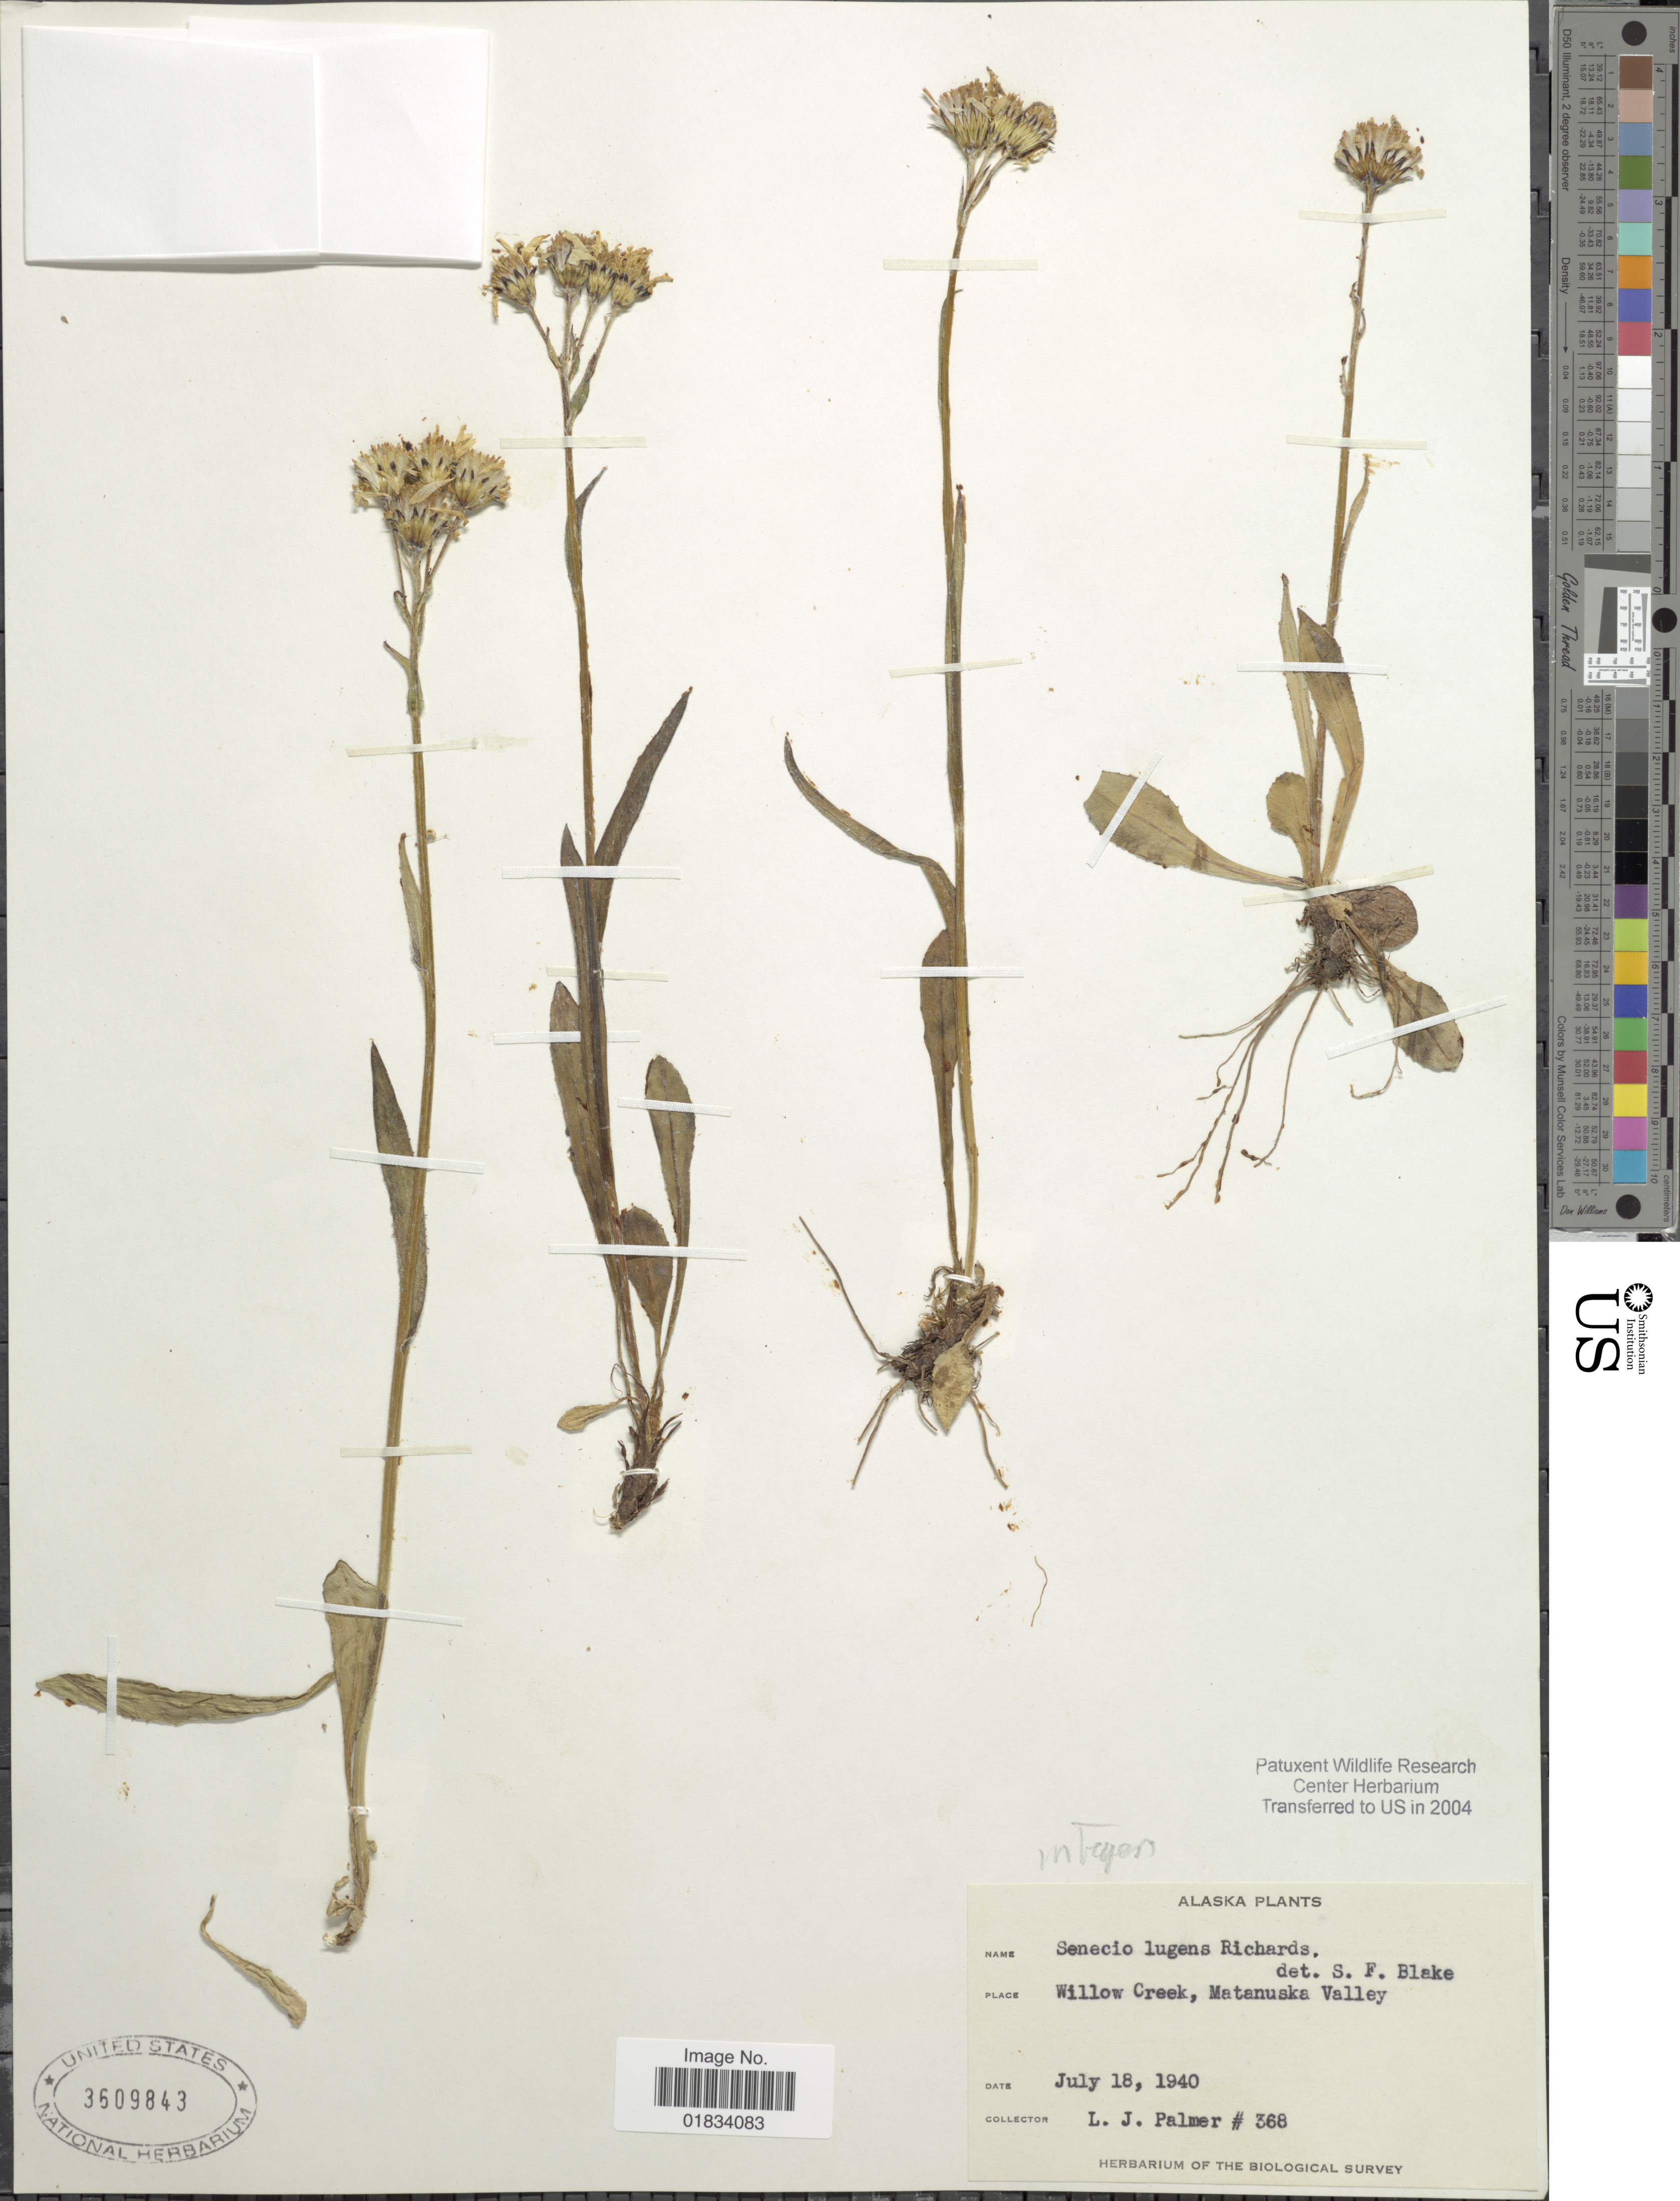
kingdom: Plantae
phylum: Tracheophyta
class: Magnoliopsida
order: Asterales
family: Asteraceae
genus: Senecio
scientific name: Senecio integerrimus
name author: Nutt.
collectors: L. J. Palmer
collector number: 368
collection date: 1940-06-18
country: United States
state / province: Alaska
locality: Willow Creek, Matanuska Valley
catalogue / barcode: US 3609843